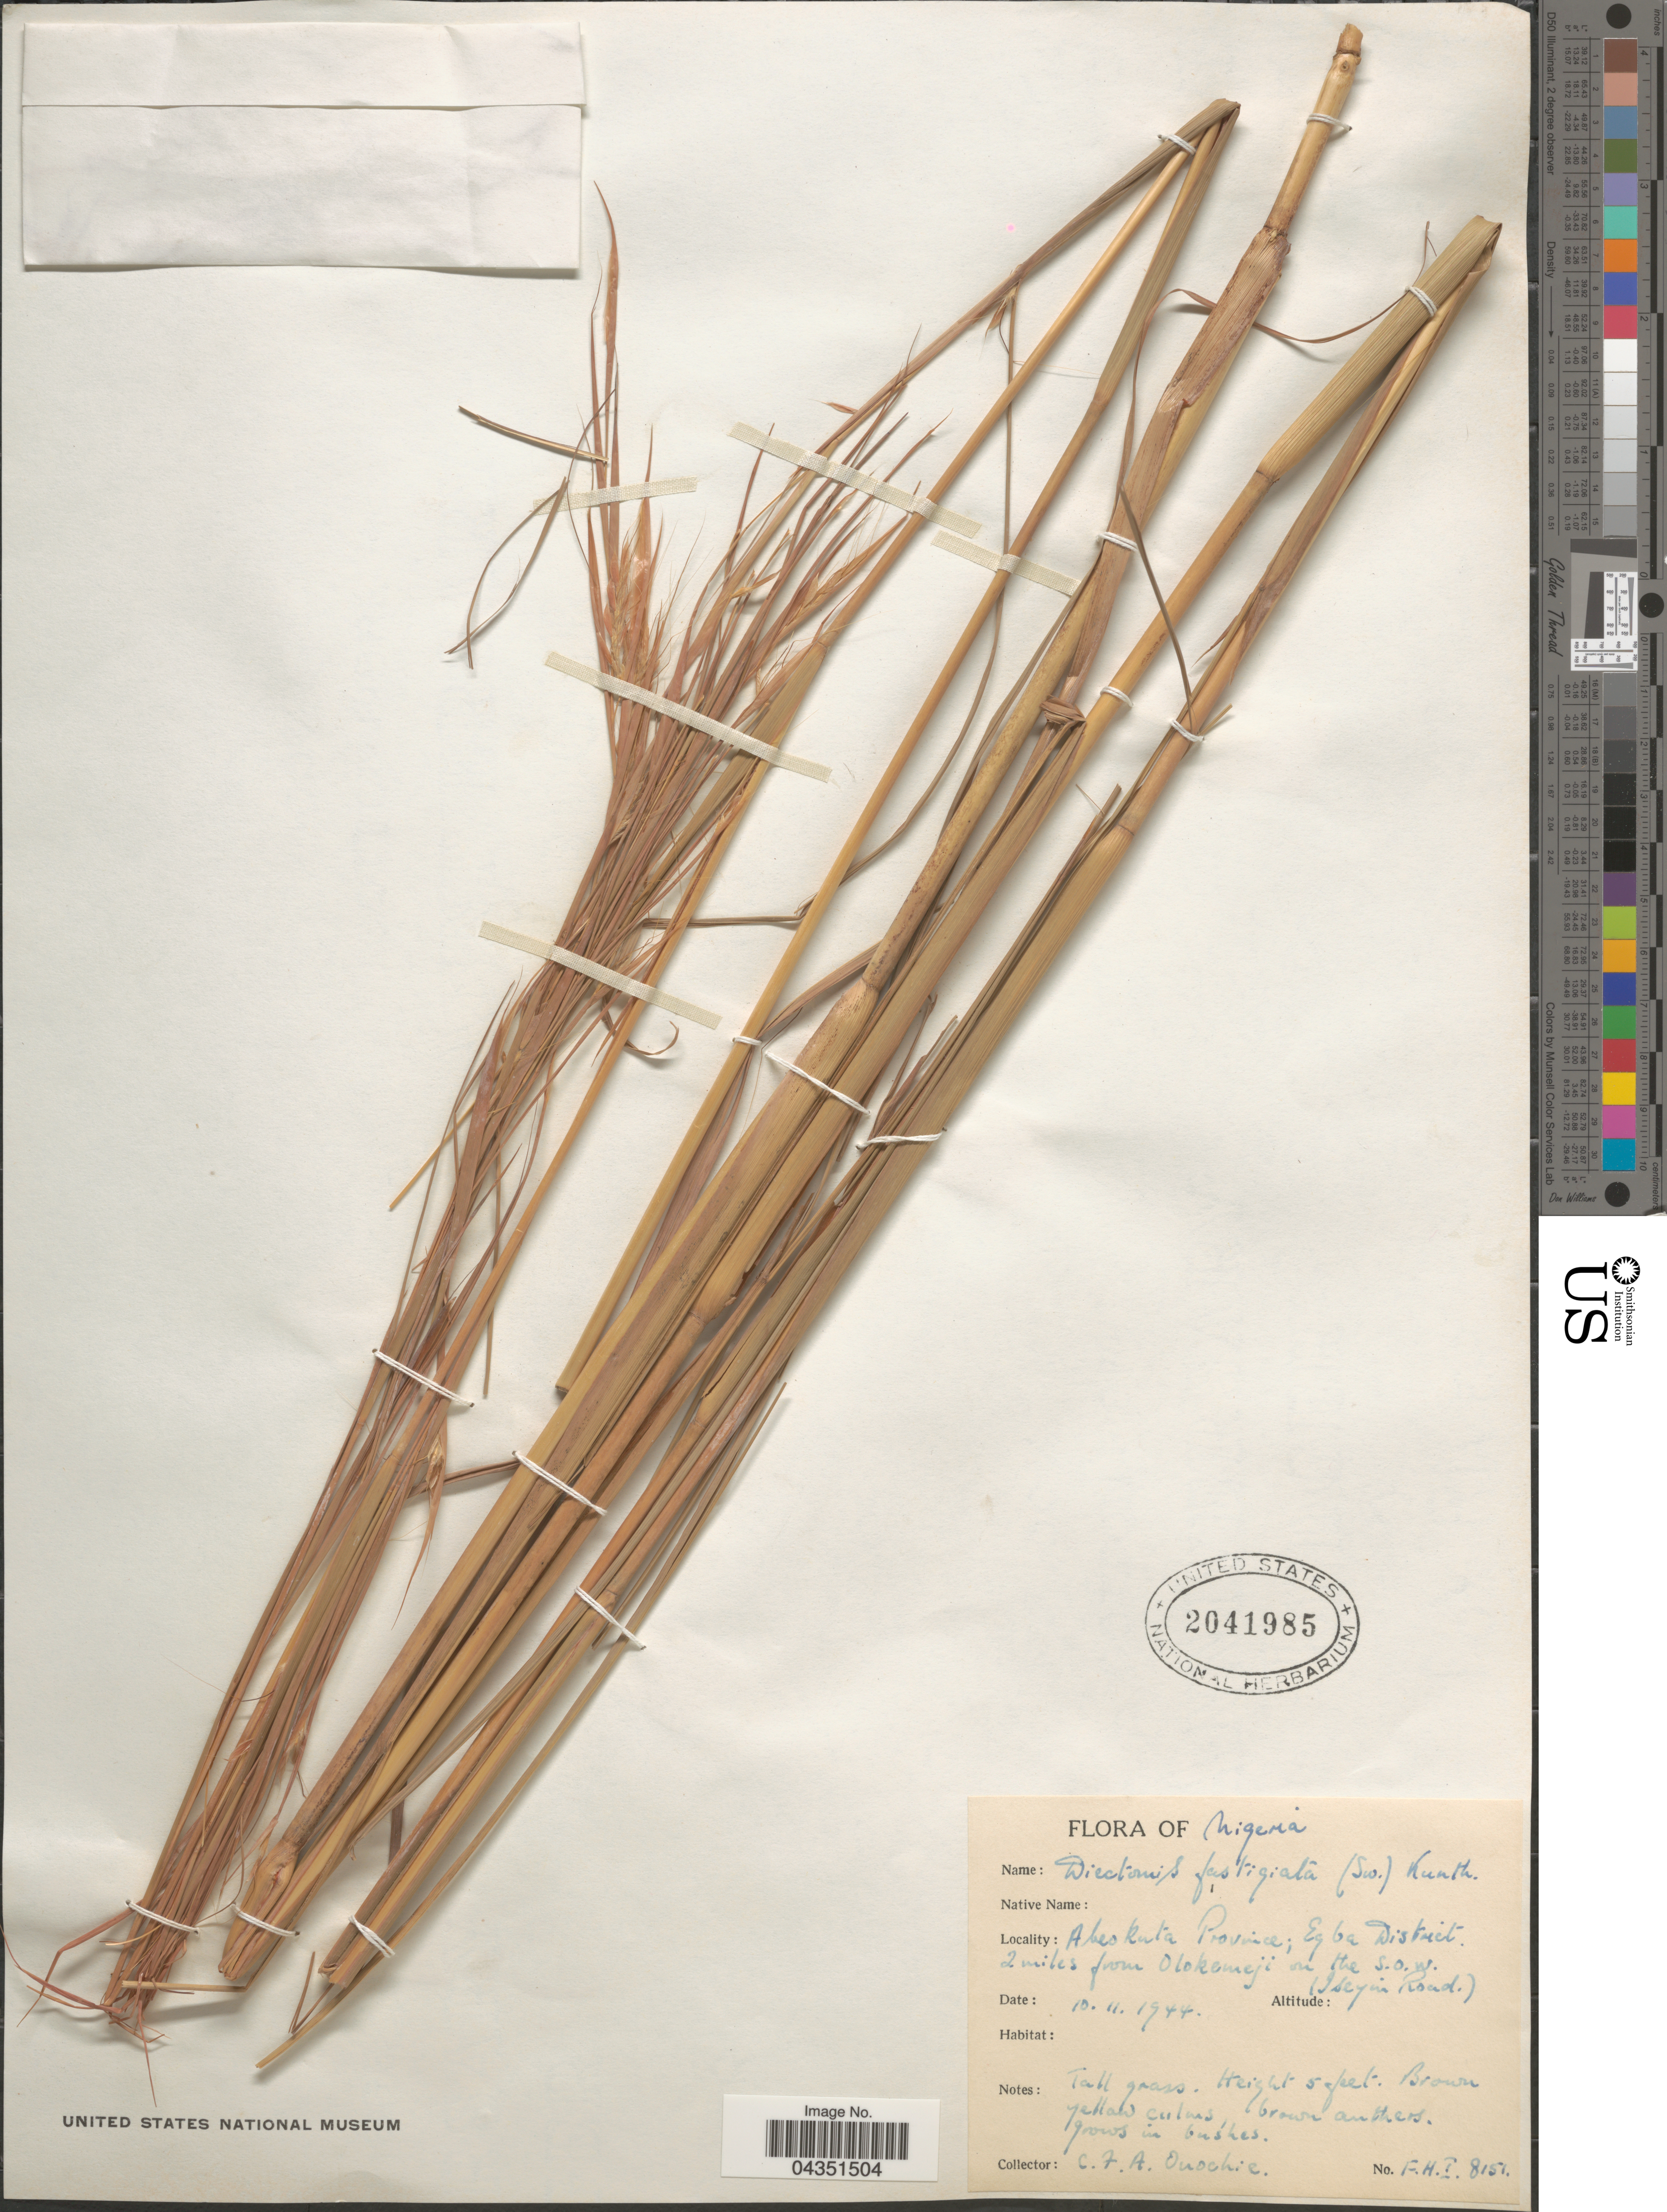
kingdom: Plantae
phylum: Tracheophyta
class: Liliopsida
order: Poales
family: Poaceae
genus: Diectomis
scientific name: Diectomis fastigiata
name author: (Sw.) P. Beauv.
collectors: C. Onochie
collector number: F.H.I.8151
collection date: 1944-11-10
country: Nigeria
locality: Abeokuta Province; Egba District. 2 miles from Olokemeji on the S.O.W. (Iseyin Road).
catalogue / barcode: US 2041985